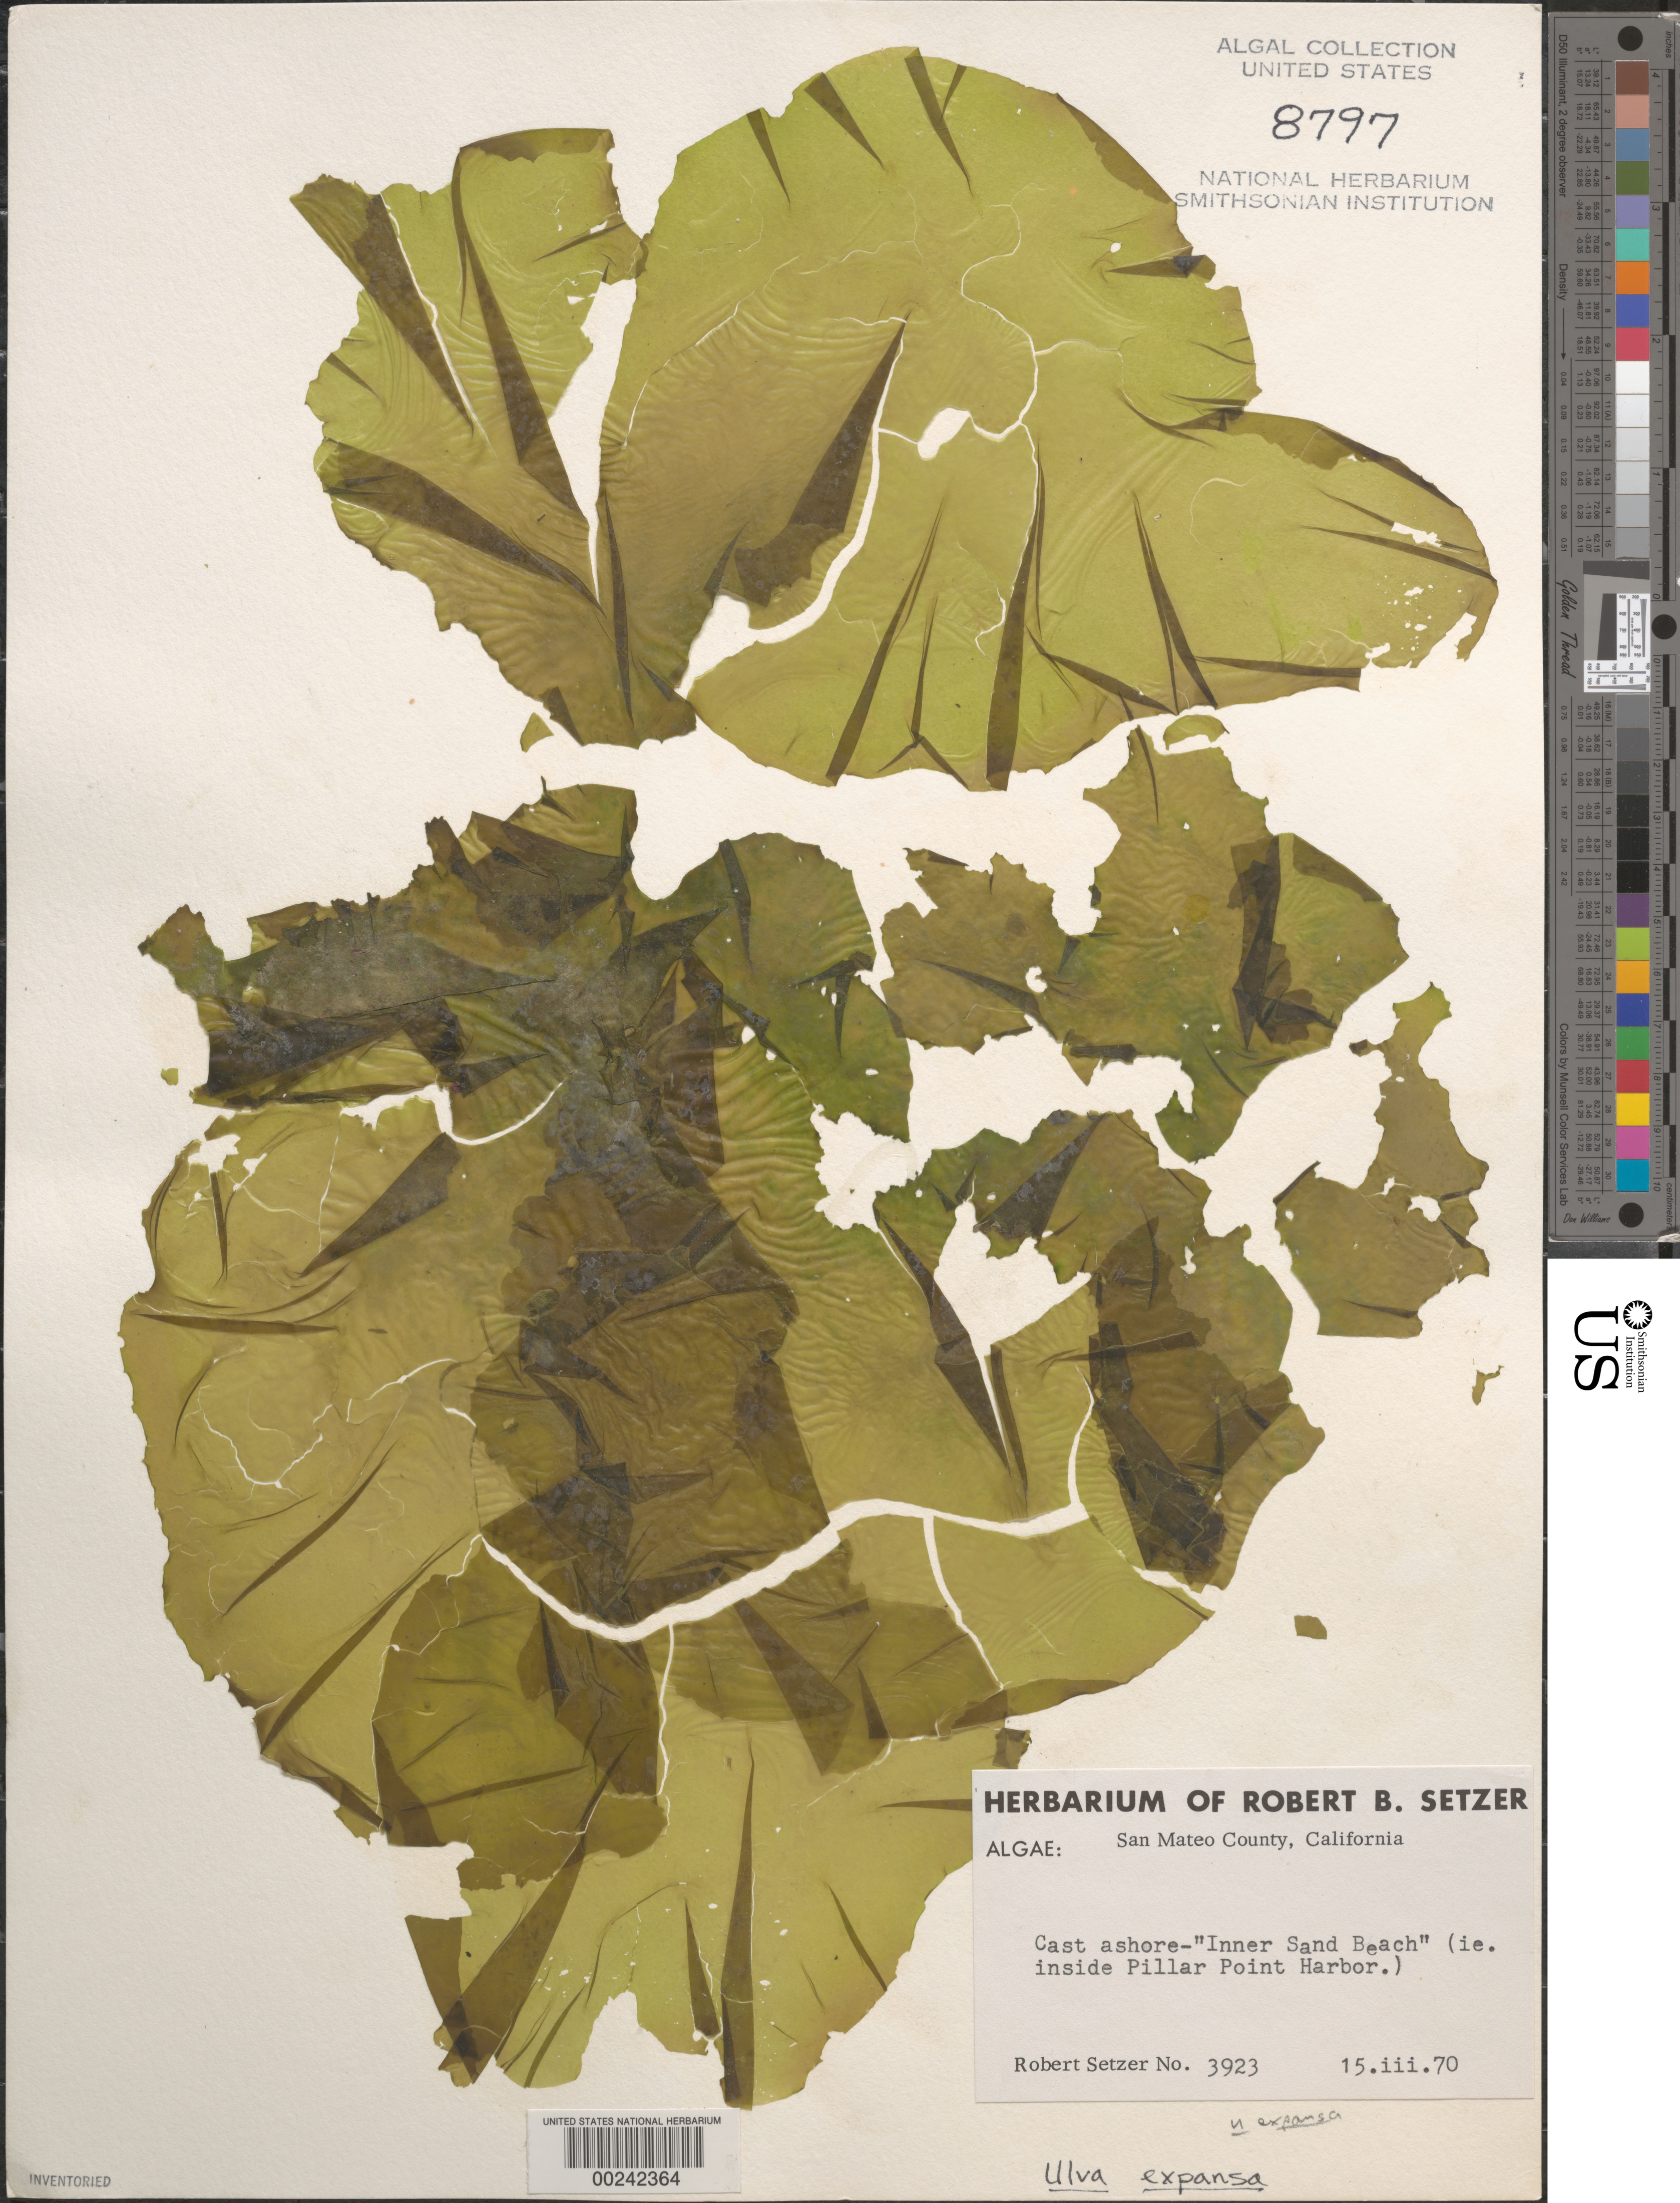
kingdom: Plantae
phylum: Chlorophyta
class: Ulvophyceae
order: Ulvales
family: Ulvaceae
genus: Ulva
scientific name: Ulva expansa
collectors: R. Setzer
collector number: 3923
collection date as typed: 15 Mar 1970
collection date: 1970-03-15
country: United States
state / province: California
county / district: San Mateo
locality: Pillar Point Harbor, inner sand beach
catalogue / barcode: US 8797